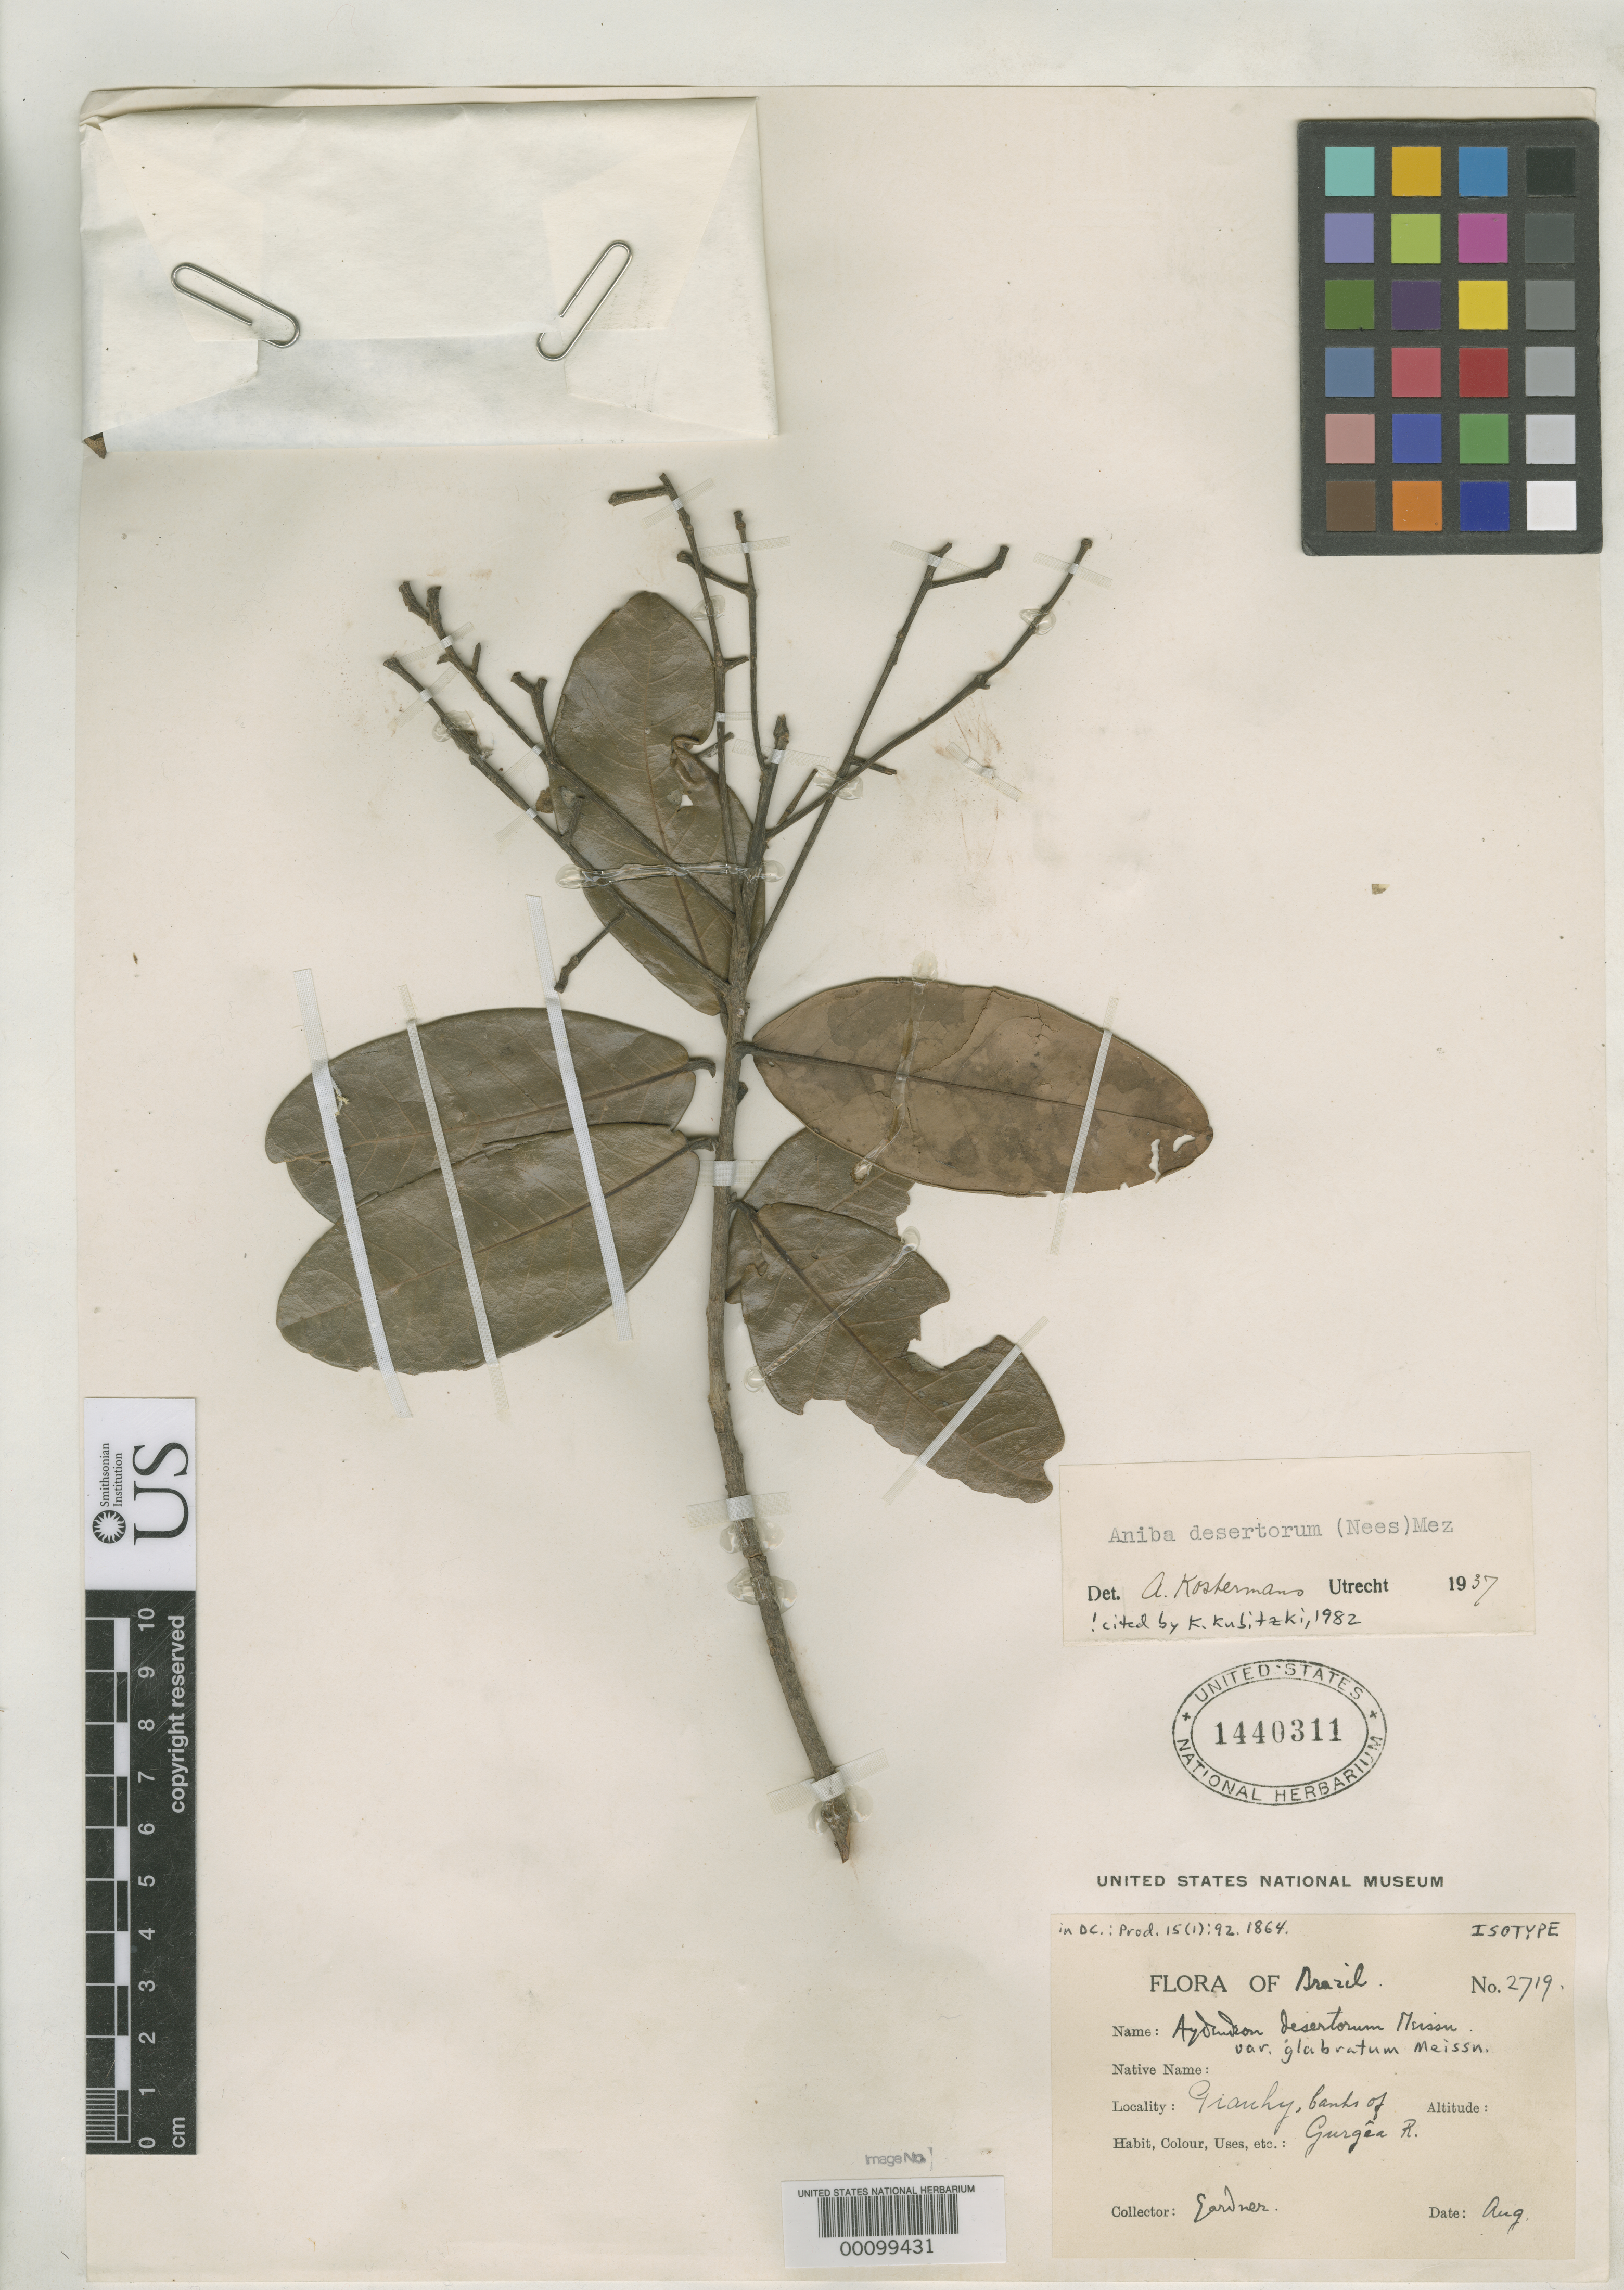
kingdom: Plantae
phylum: Tracheophyta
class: Magnoliopsida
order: Laurales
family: Lauraceae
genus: Aydendron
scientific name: Aydendron desertorum var. glabratum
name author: Meisn. in DC.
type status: Isotype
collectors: G. Gardner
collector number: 2719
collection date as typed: Aug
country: Brazil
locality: Gianby banks of Gurgea River.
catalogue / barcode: US 1440311